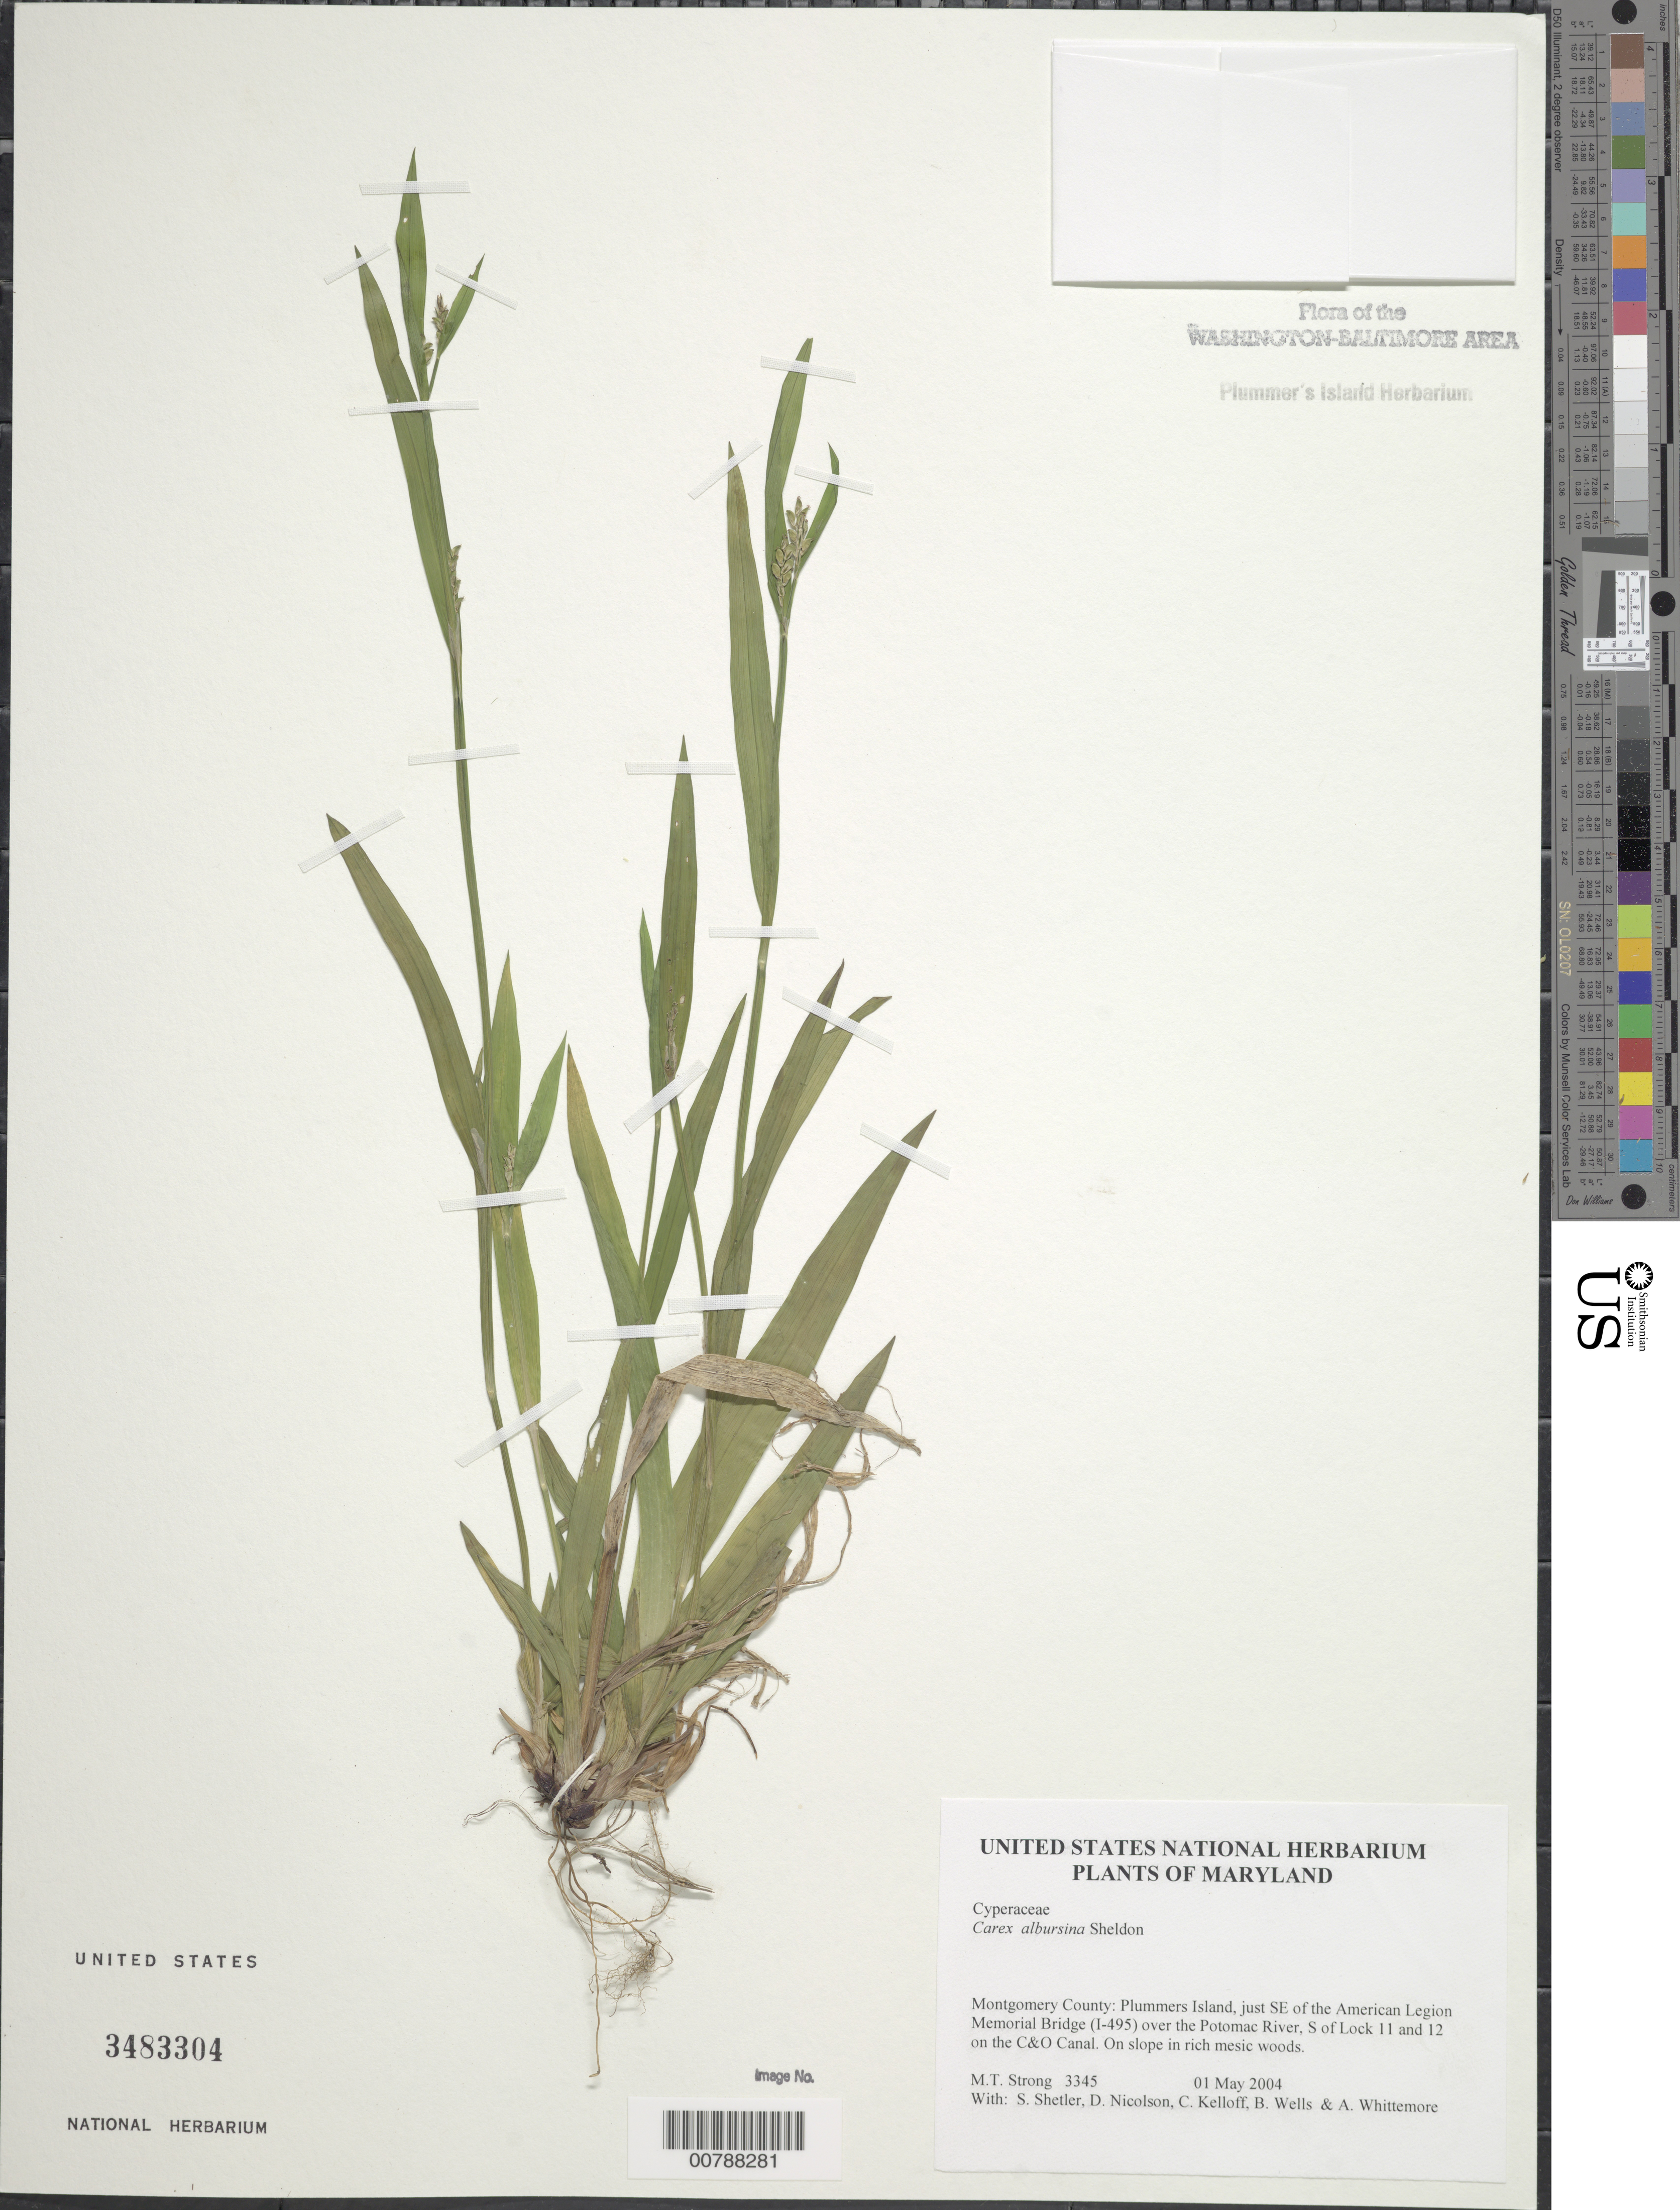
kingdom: Plantae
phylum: Tracheophyta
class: Liliopsida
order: Poales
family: Cyperaceae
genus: Carex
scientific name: Carex albursina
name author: E. Sheld.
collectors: M. T. Strong, S. Shetler, D. H. Nicolson, C. L. Kelloff, B. Wells & A. Whittemore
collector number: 3345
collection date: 2004-05-01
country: United States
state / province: Maryland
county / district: Montgomery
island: Plummers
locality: Plummers Island, just SE of the American Legion Memorial Bridge (I-495) over the Potomac River, S of Lock 11 and 12 on the C&O Canal.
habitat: On slope in rich mesic woods.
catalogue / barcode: US 3483304